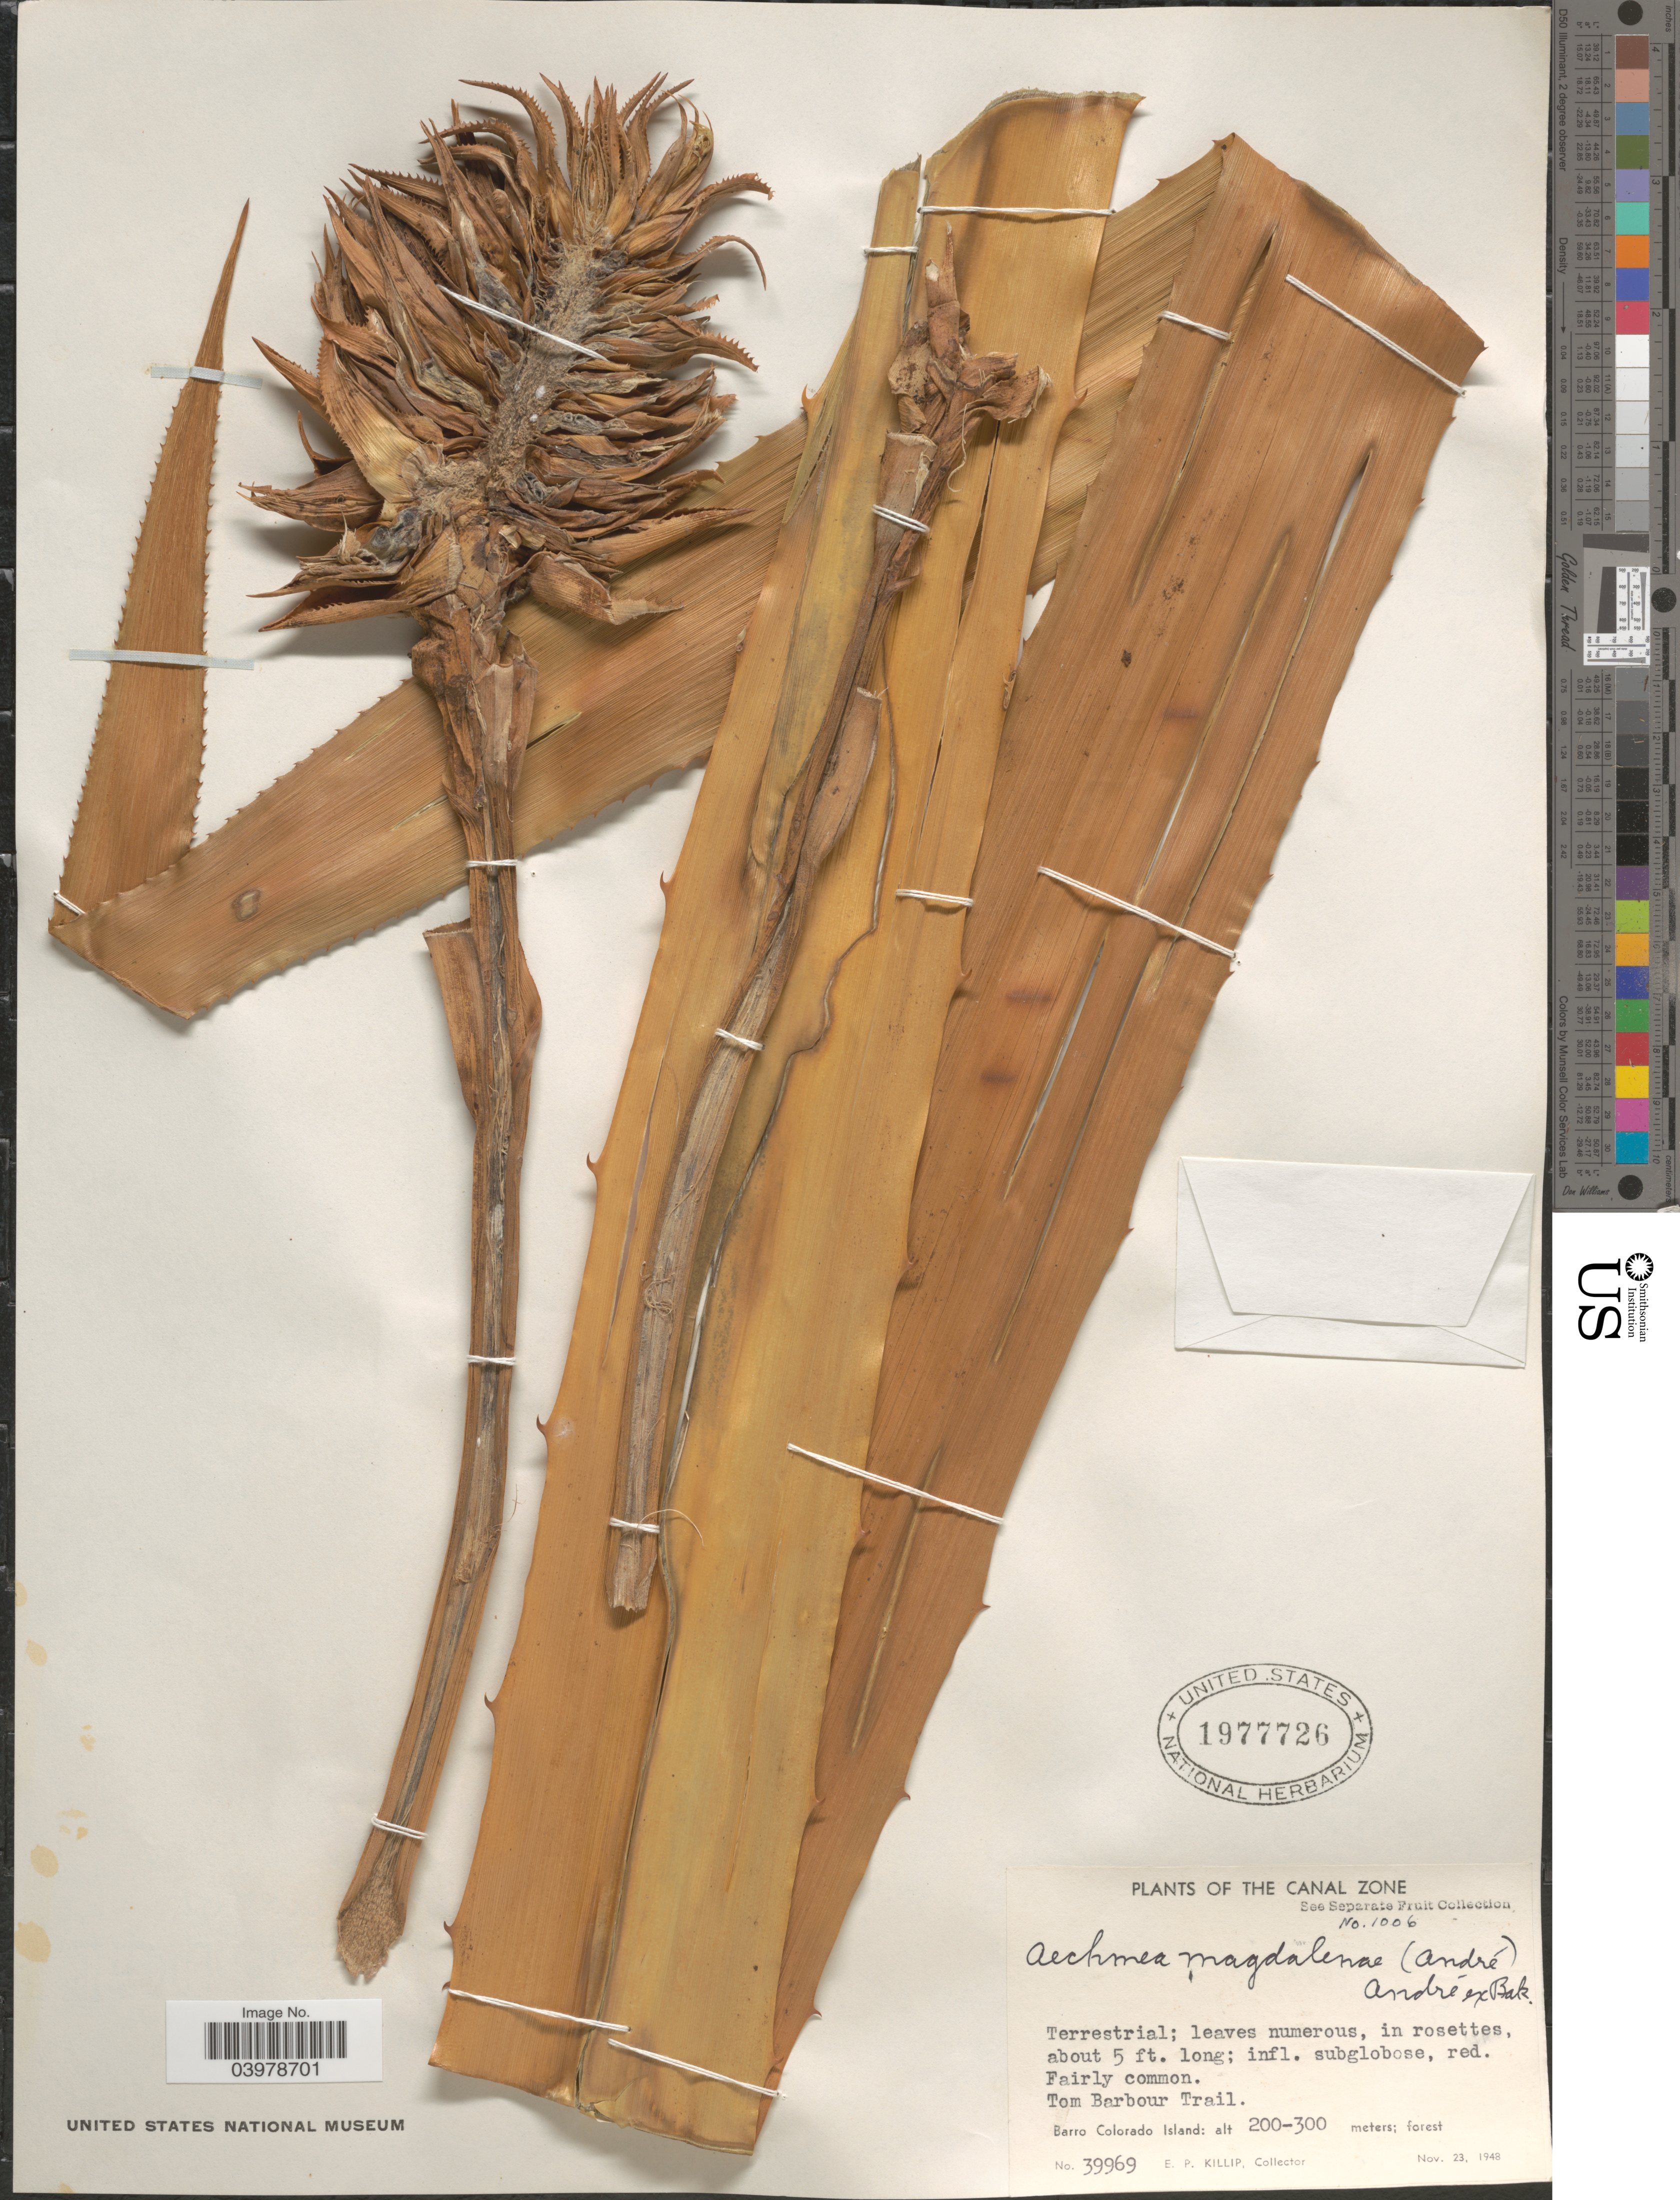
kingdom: Plantae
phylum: Tracheophyta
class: Liliopsida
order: Poales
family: Bromeliaceae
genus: Aechmea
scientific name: Aechmea magdalenae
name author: (André) André ex Baker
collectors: E. P. Killip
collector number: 39969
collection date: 1948-11-23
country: Panama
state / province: Panamá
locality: The Canal Zone. Tom Barbour Trail. Barro Colorado Island.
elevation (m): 200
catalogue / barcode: US 1977726